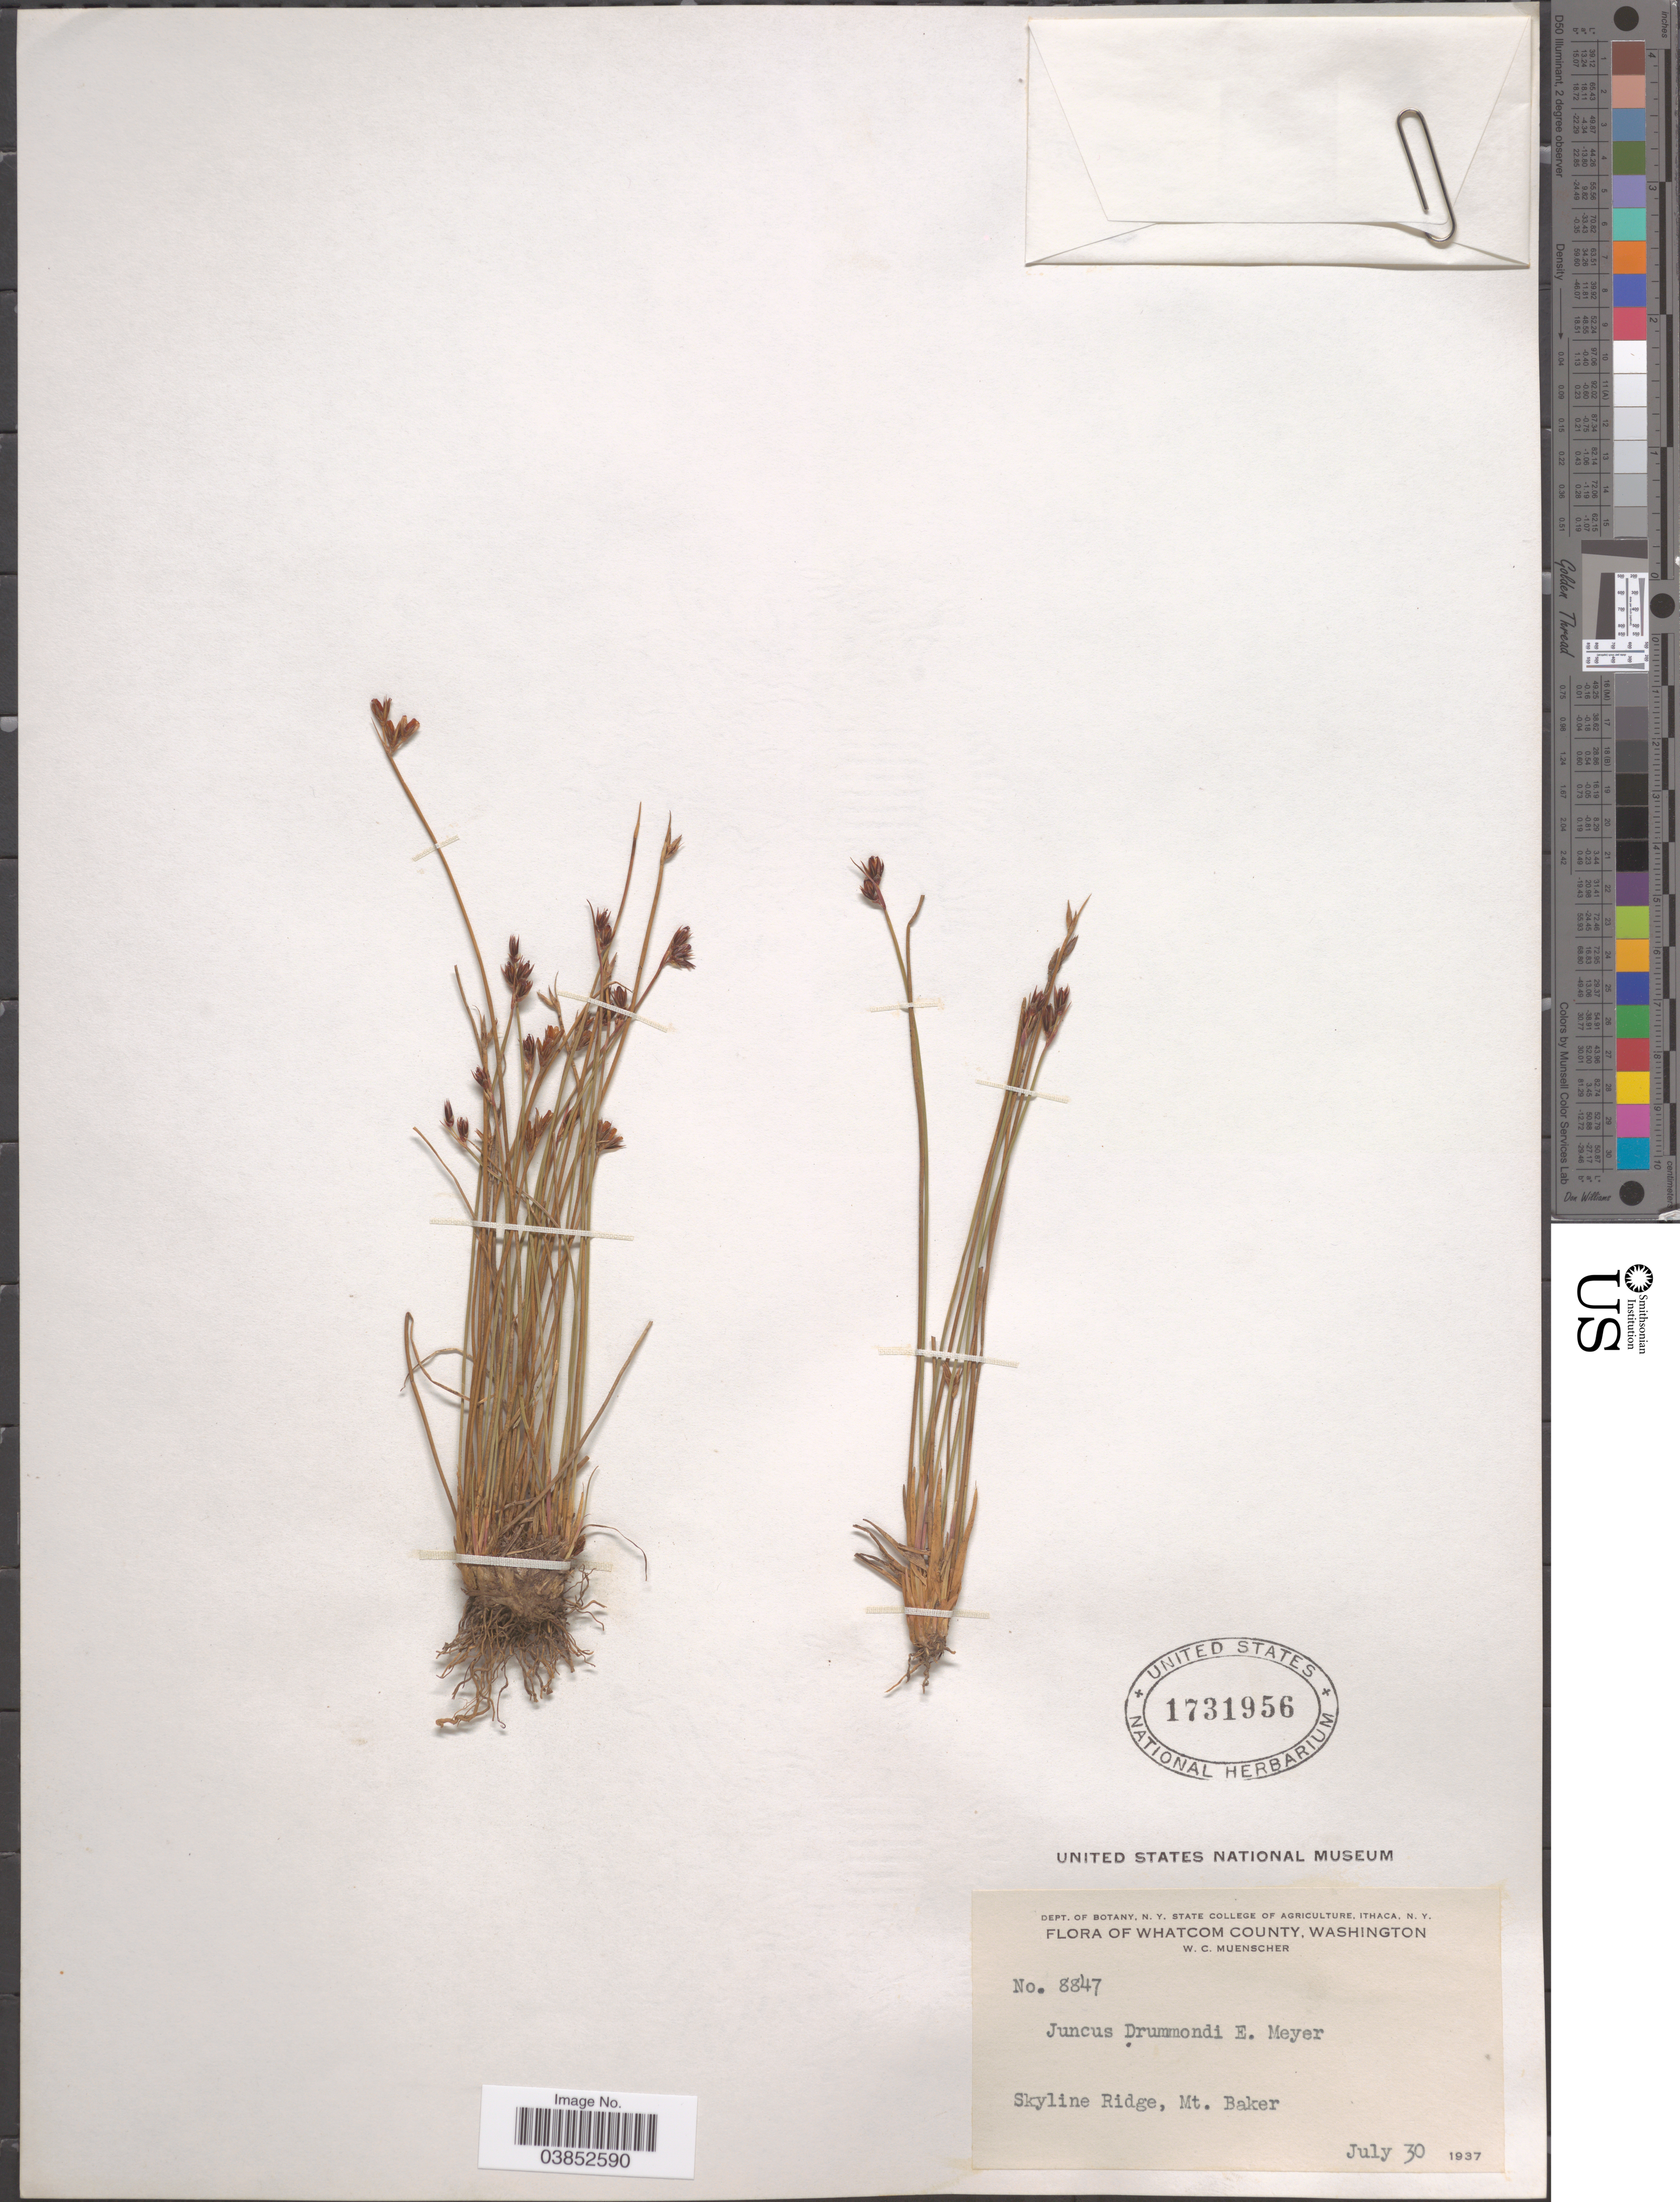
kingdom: Plantae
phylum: Tracheophyta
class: Liliopsida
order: Poales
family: Juncaceae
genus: Juncus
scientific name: Juncus drummondii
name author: E. Mey.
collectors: W. Muenscher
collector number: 8847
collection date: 1937-07-30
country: United States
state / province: Washington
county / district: Whatcom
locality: Whatcom County. Skyline Ridge, Mt. Baker.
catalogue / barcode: US 1731956